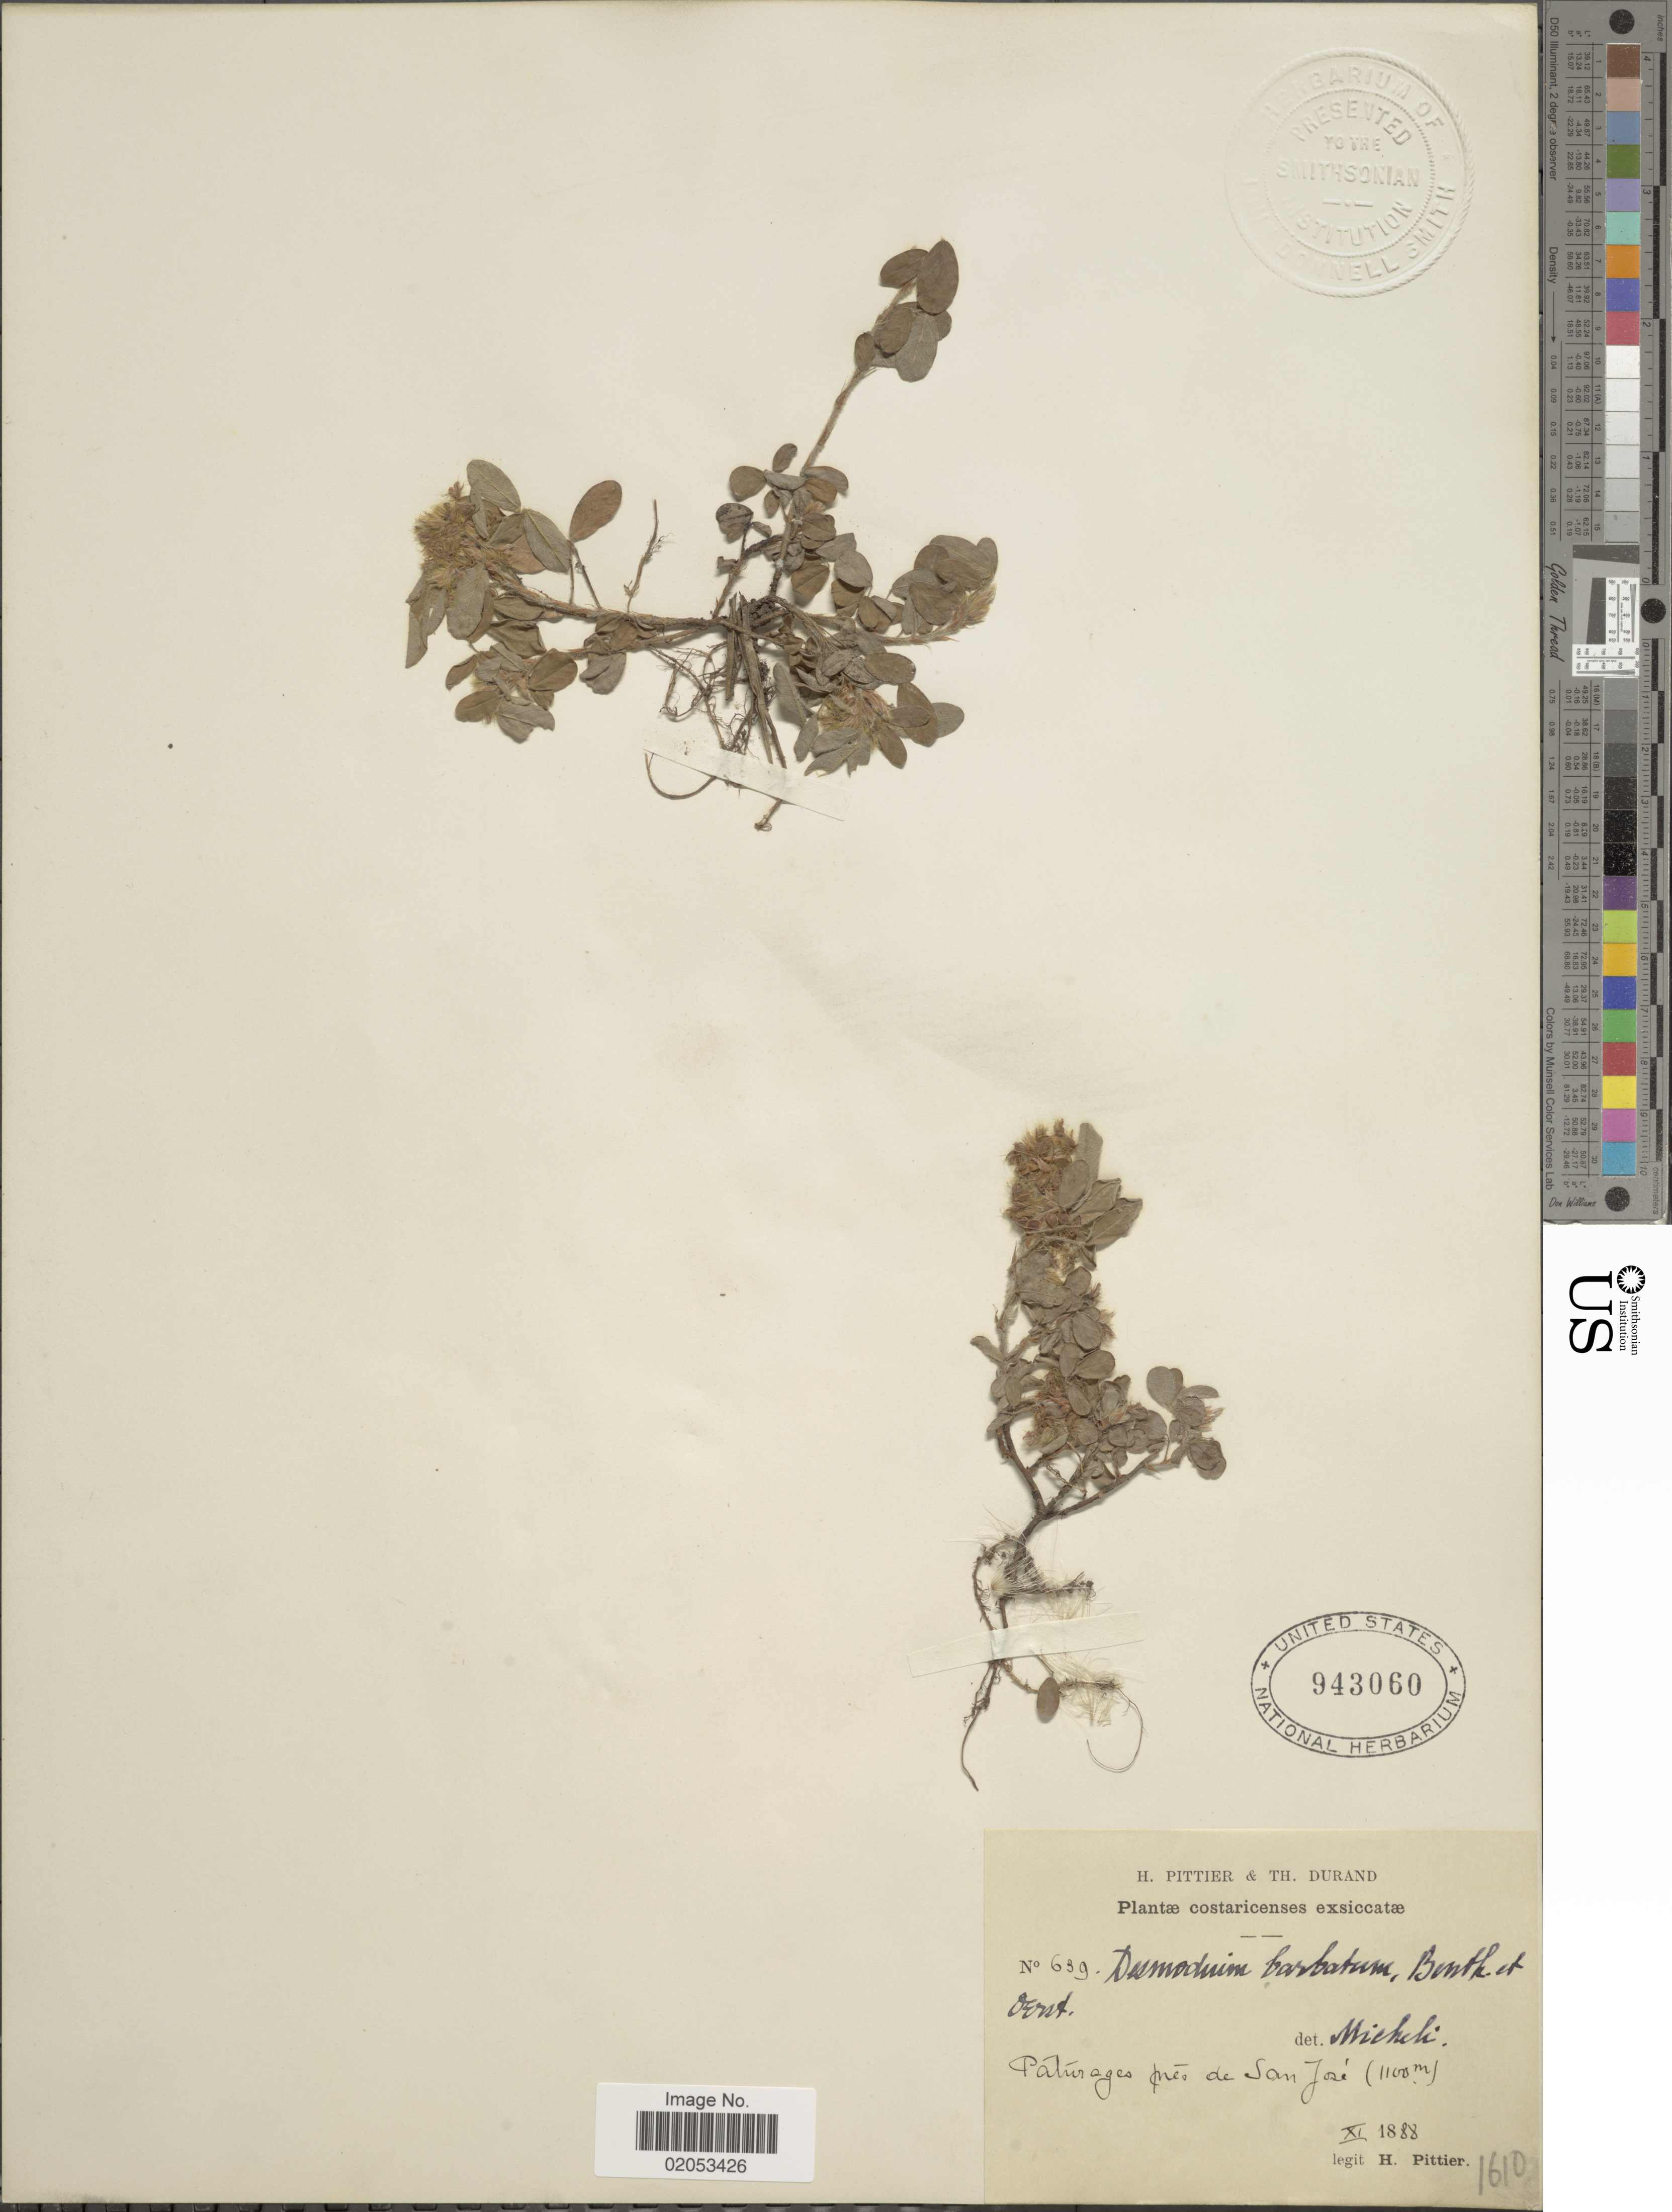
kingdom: Plantae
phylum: Tracheophyta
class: Magnoliopsida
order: Fabales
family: Fabaceae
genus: Grona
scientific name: Grona barbata var. barbata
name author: (L.) H. Ohashi & K. Ohashi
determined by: Strong, Mark T., (BOT), Smithsonian Institution - National Museum of Natural History (UNITED STATES)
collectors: H. F. Pittier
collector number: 639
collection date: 1888-11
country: Costa Rica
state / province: San José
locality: Pátúrages prés de San José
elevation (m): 1100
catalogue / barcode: US 943060